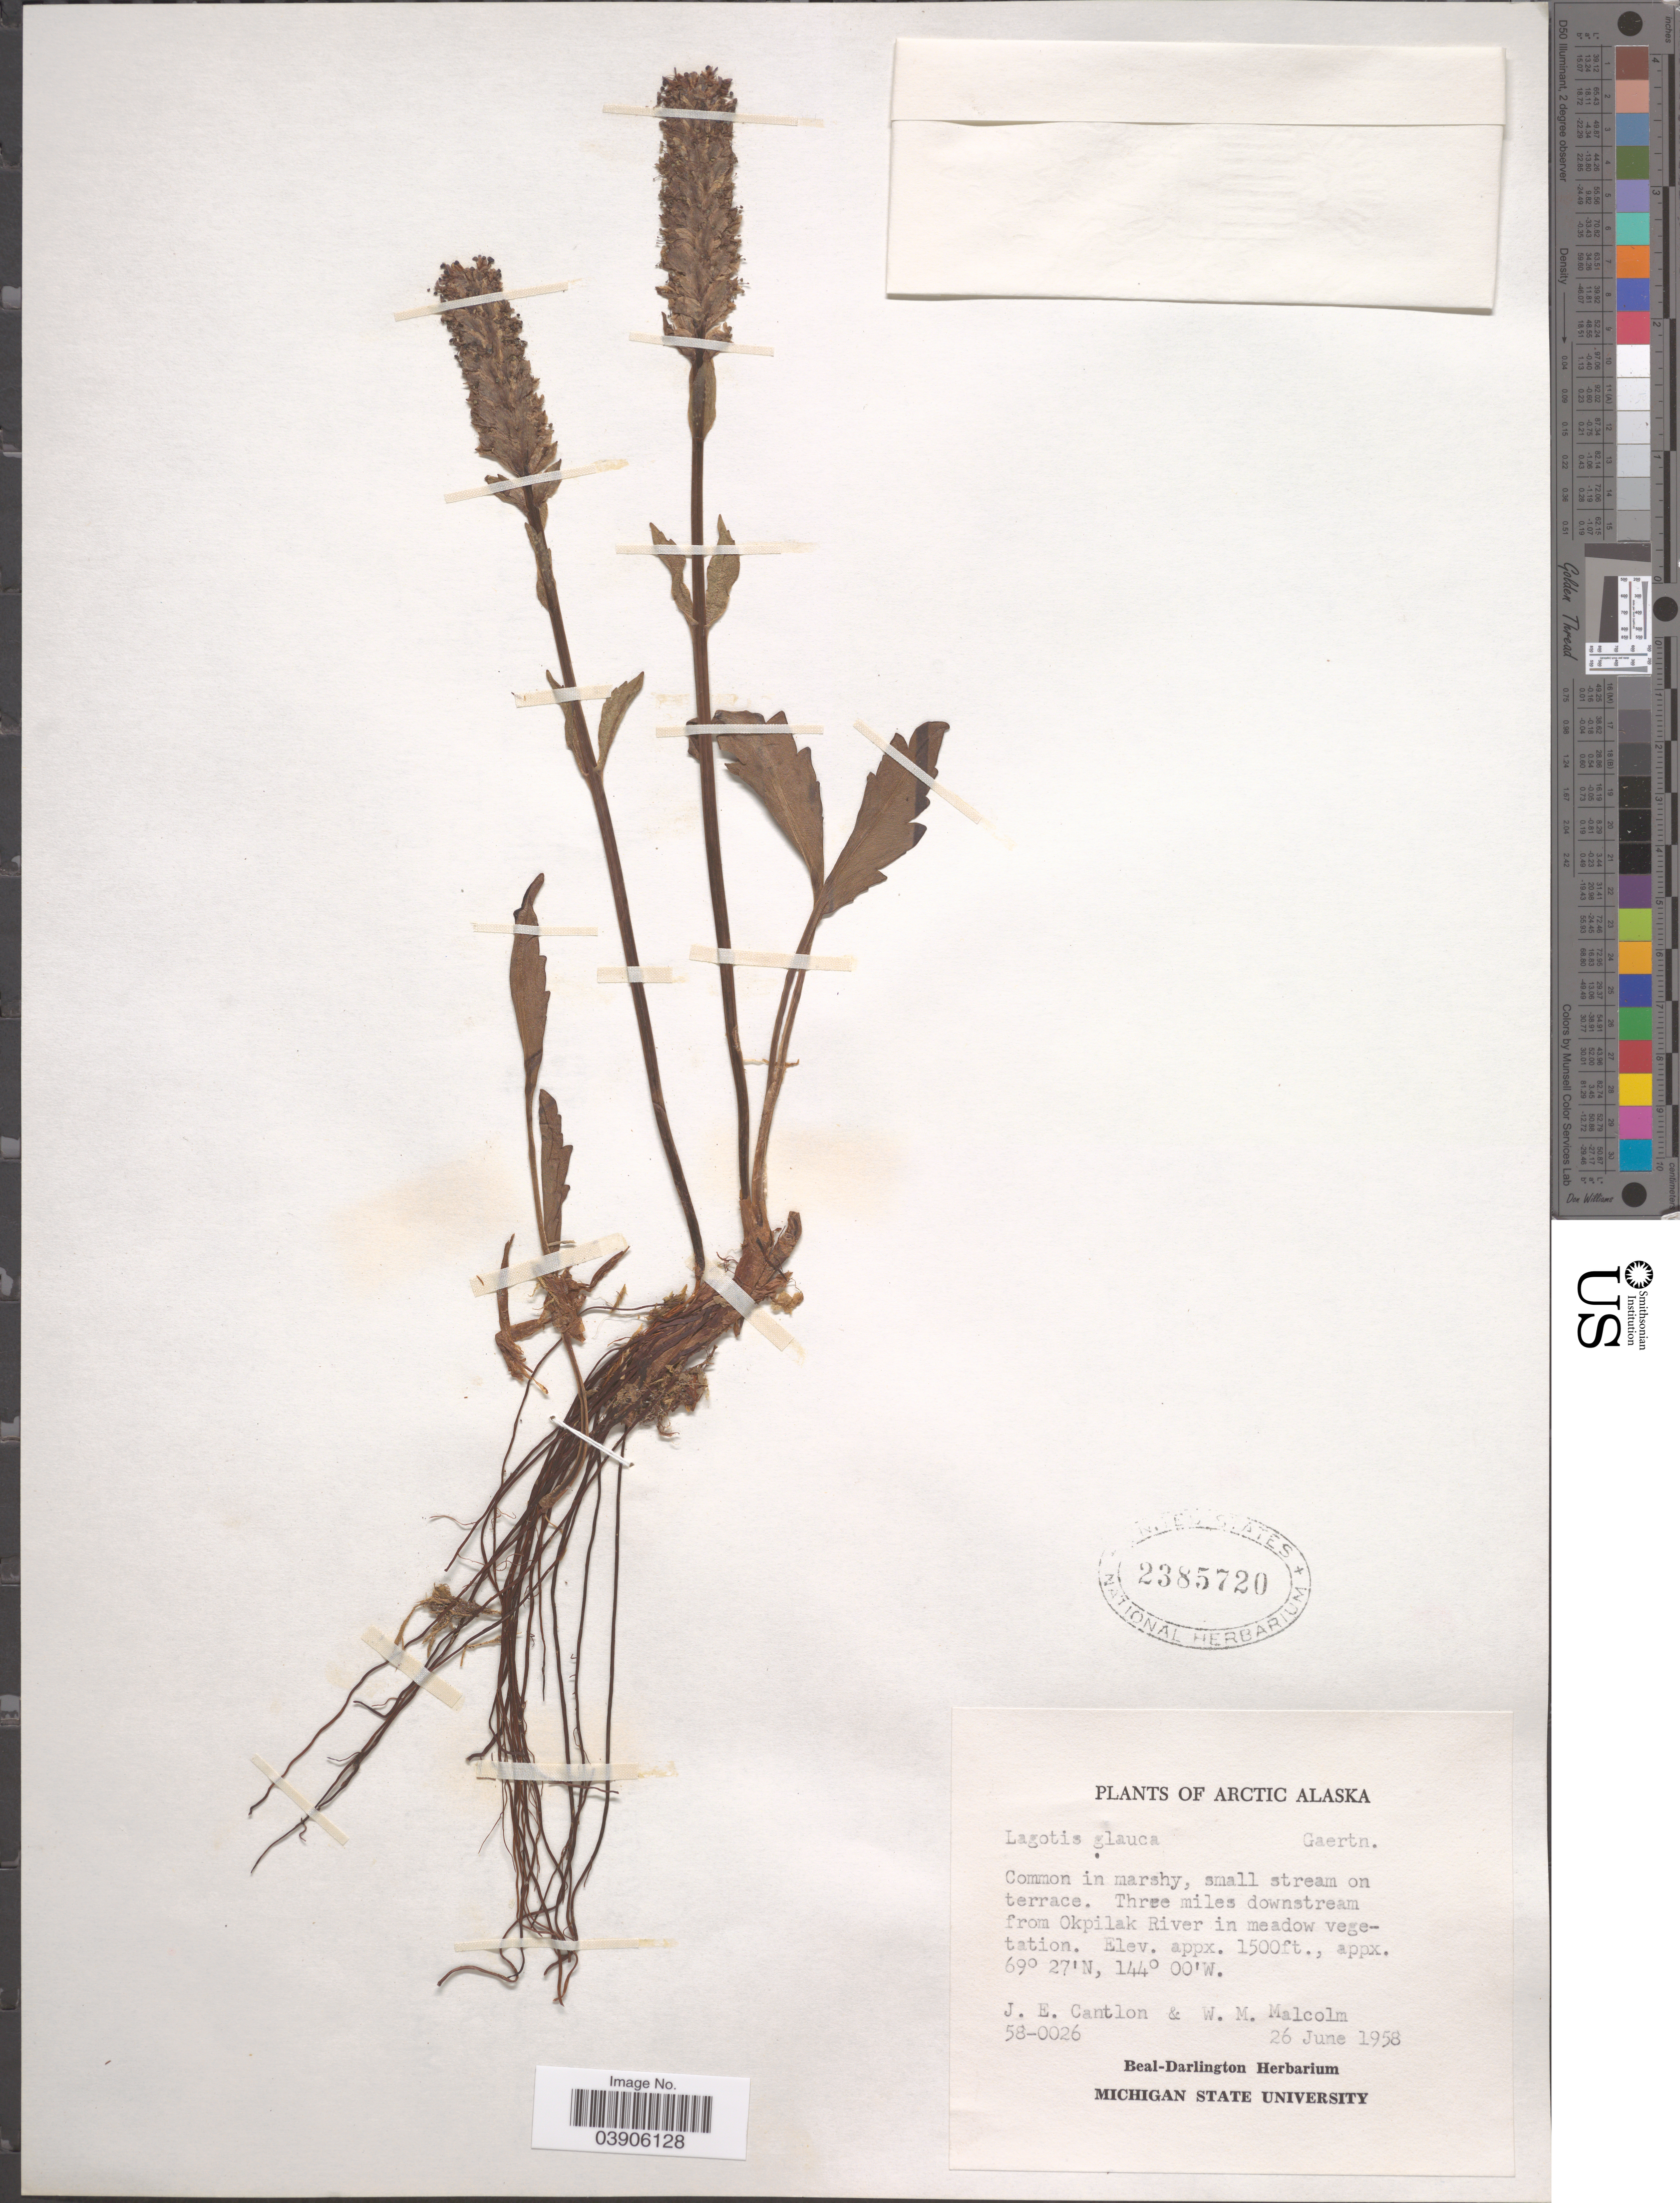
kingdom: Plantae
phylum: Tracheophyta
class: Magnoliopsida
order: Lamiales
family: Plantaginaceae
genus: Lagotis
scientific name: Lagotis glauca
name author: Gaertn.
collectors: J. Cantlon & W. Malcolm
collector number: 58-0026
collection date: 1958-06-26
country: United States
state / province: Alaska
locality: Arctic Alaska. Three miles downstream from Okpilak River in meadow vegetation.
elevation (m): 457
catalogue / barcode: US 2385720